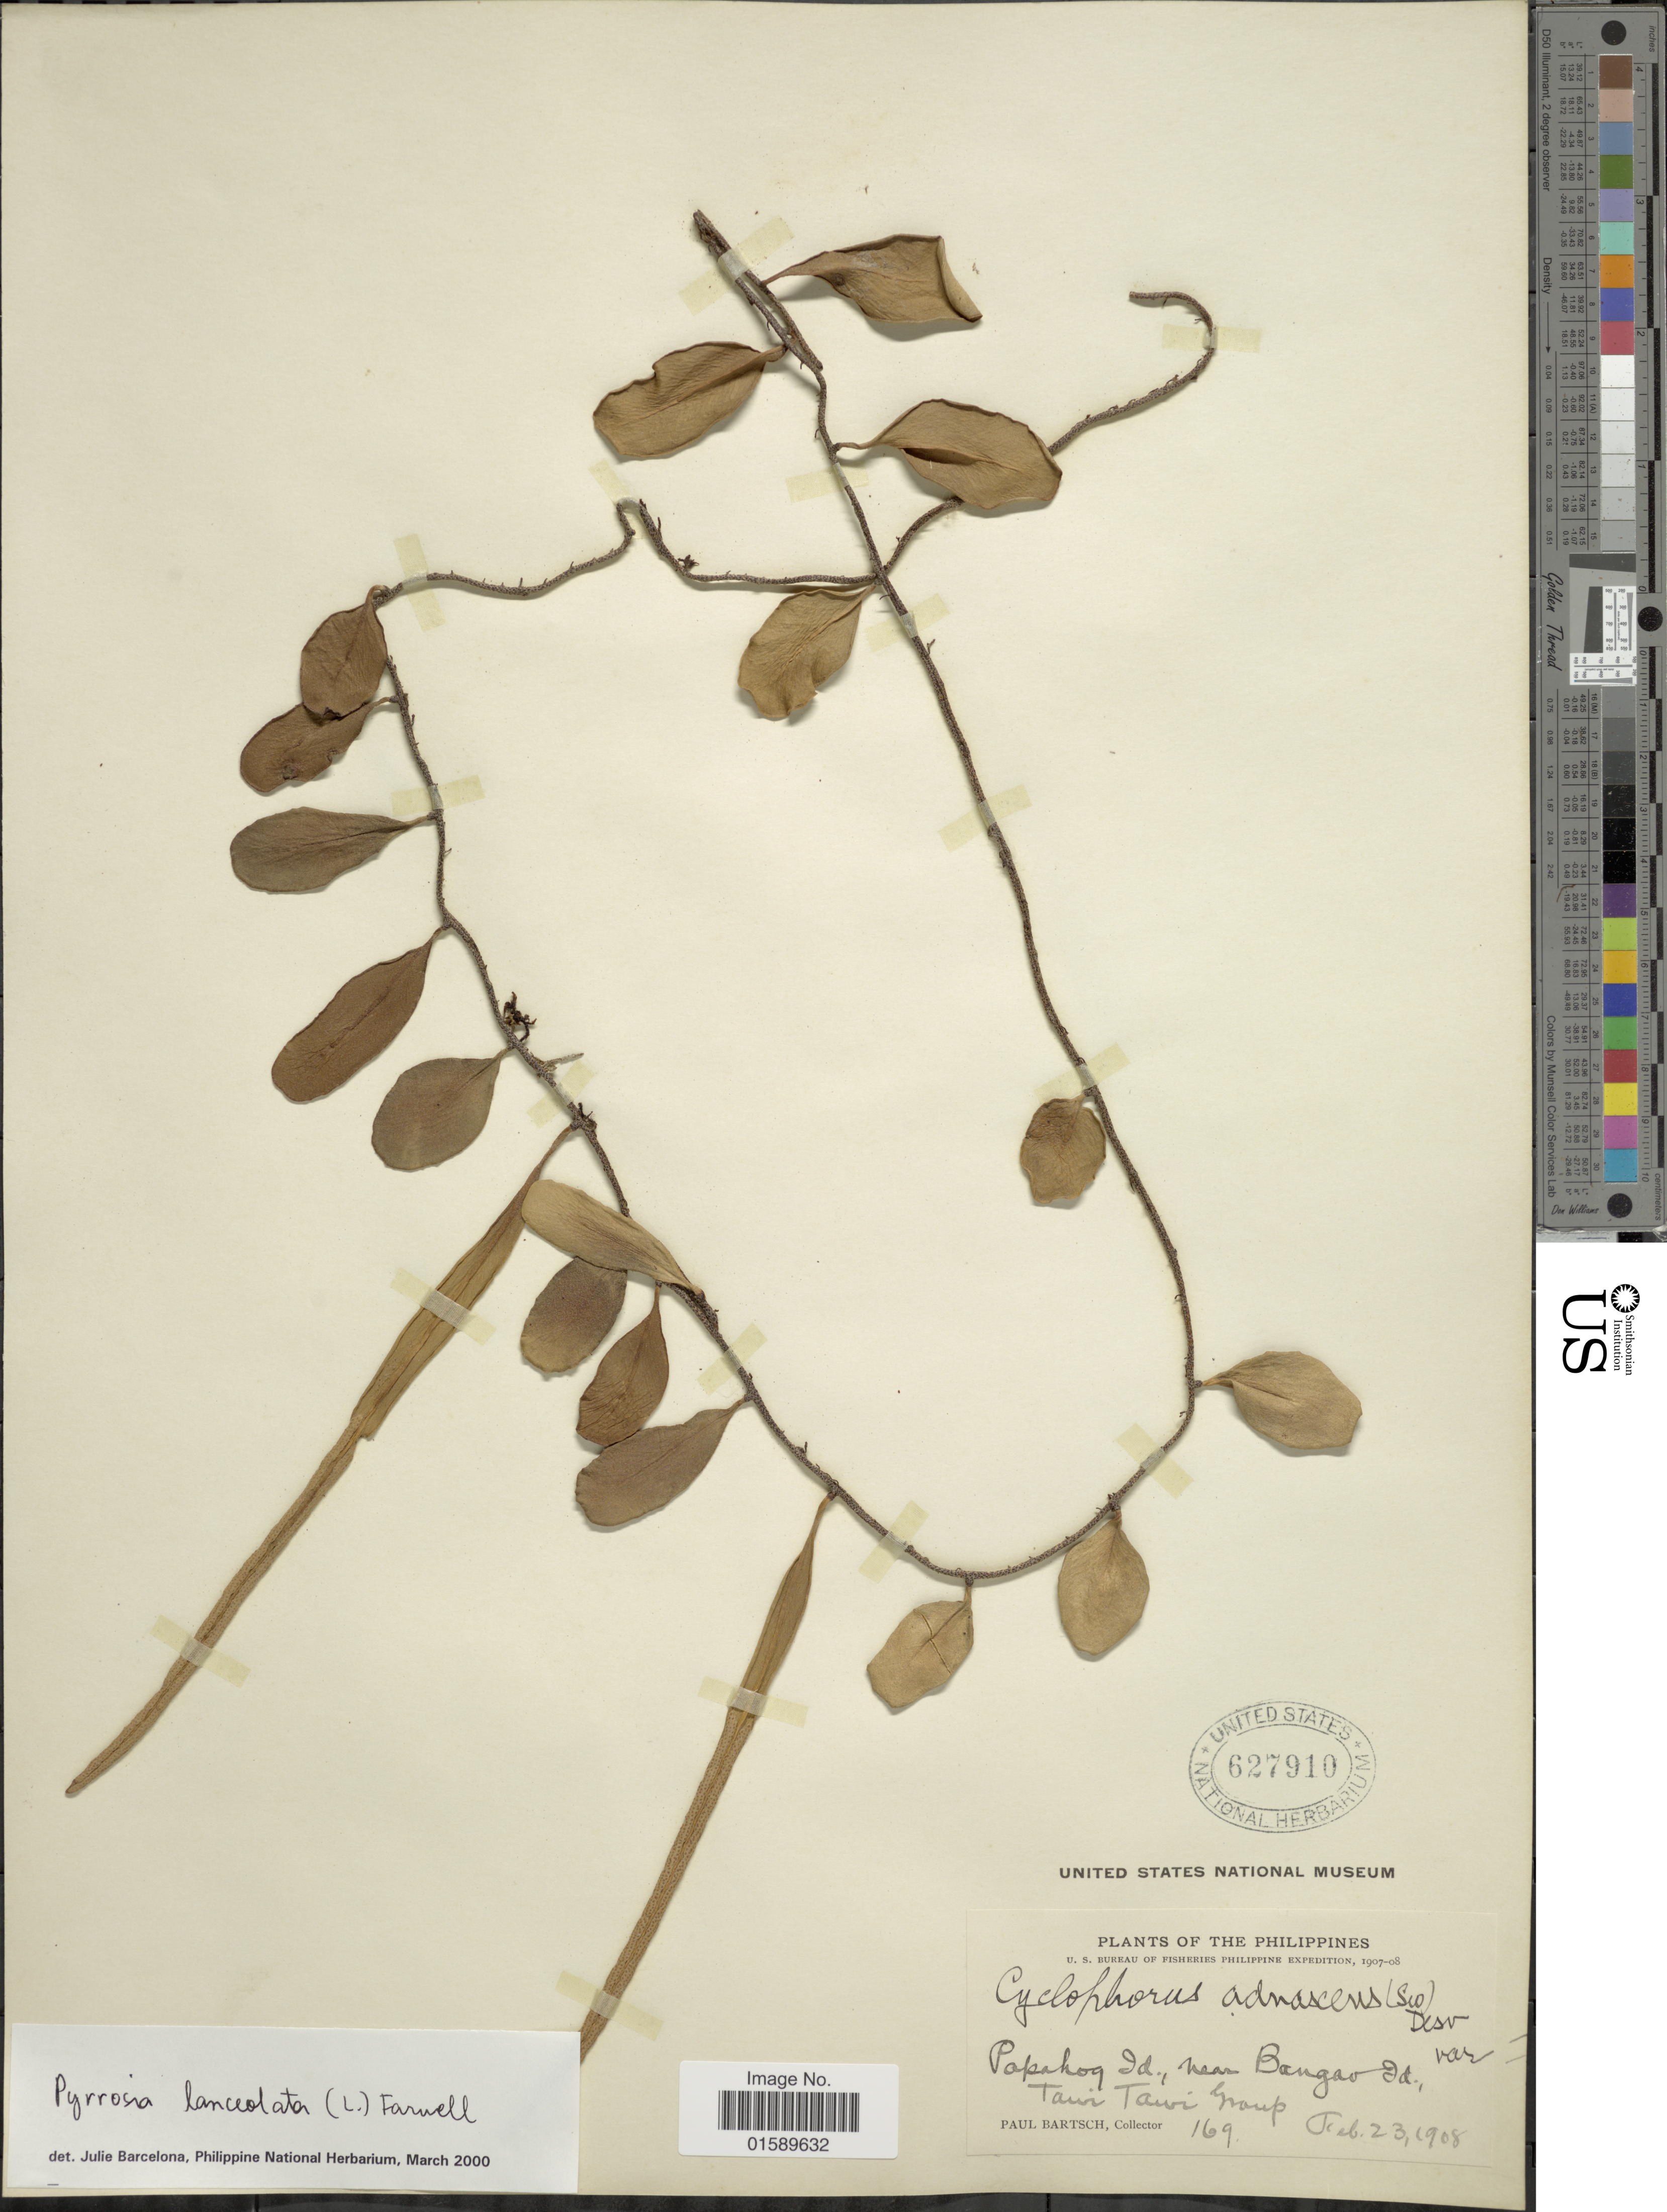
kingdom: Plantae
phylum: Tracheophyta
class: Polypodiopsida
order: Polypodiales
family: Polypodiaceae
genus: Pyrrosia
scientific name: Pyrrosia lanceolata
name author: (L.) Farw.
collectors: P. Bartsch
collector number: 169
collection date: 1908-02-23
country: Philippines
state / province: Muslim Mindanao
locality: Papakog Id., near Bangao Id. Tawi Tawi Group.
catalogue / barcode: US 627910